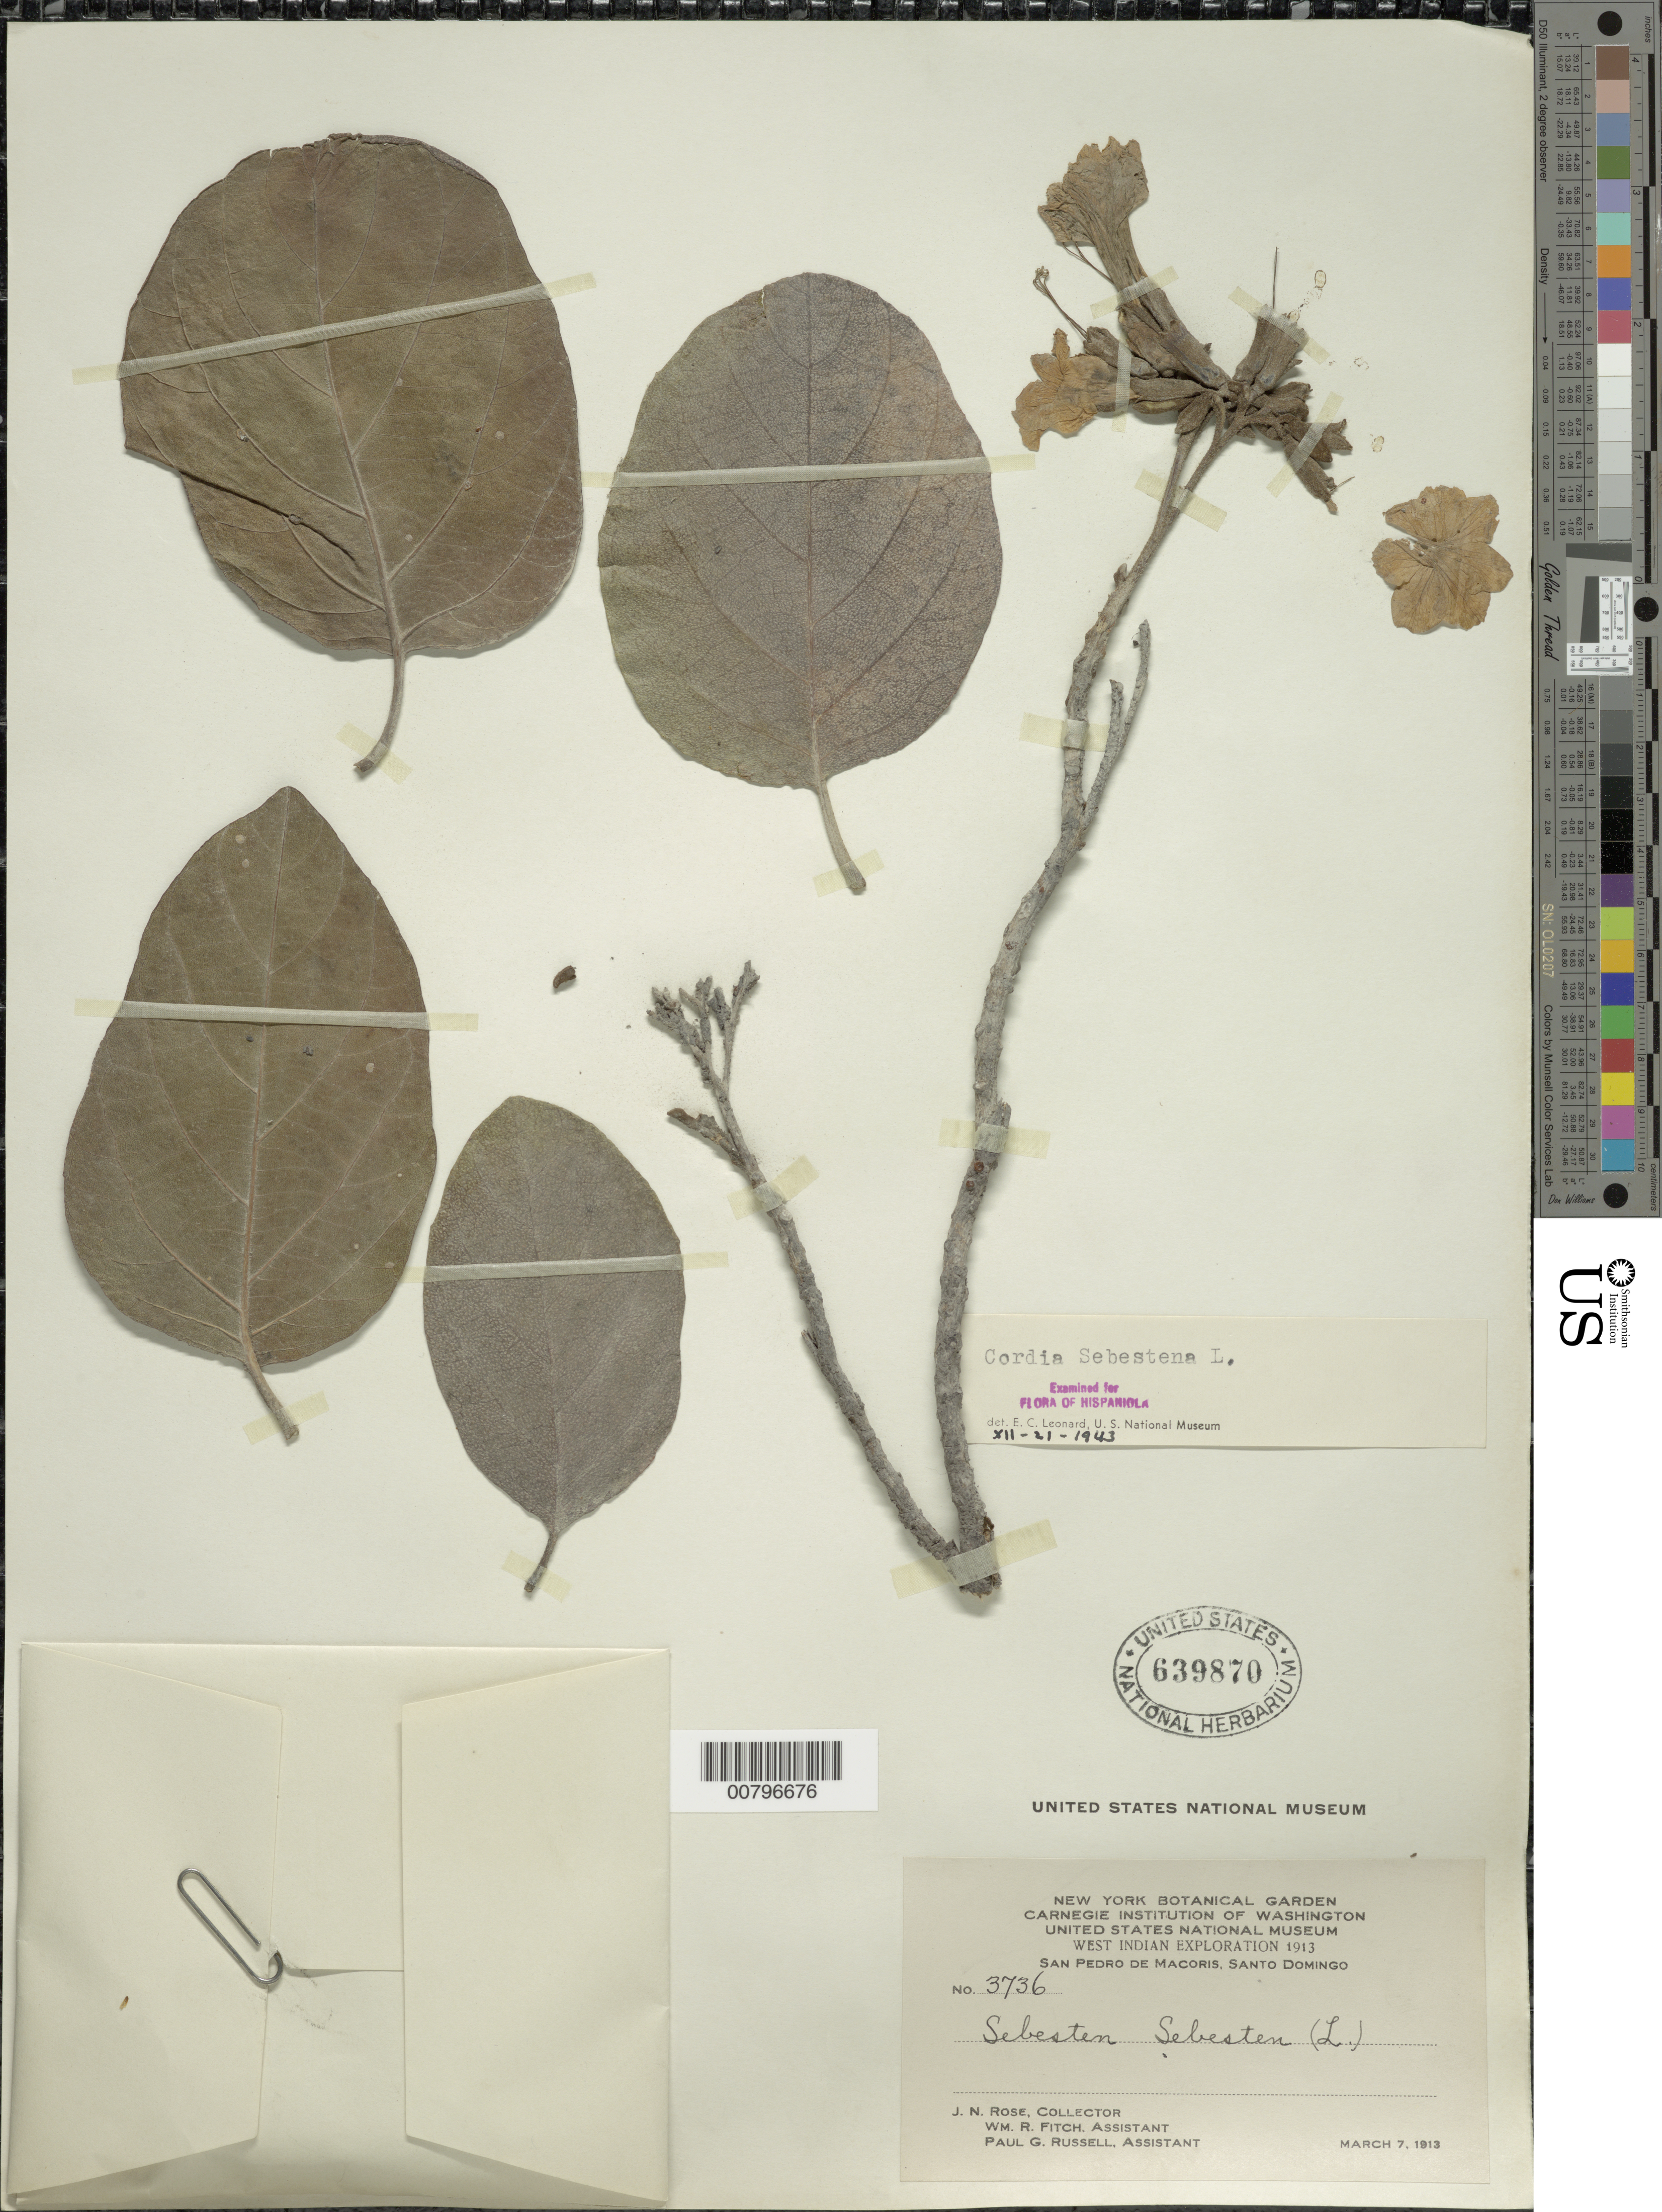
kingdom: Plantae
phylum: Tracheophyta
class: Magnoliopsida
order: Boraginales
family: Cordiaceae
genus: Cordia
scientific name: Cordia sebestena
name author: L.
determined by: Leonard, Emery C., (US)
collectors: J. N. Rose, W. R. Fitch & P. G. Russell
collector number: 3736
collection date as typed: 07 Mar 1913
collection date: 1913-03-07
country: Dominican Republic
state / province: San Pedro de Macoris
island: Hispaniola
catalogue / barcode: US 639870